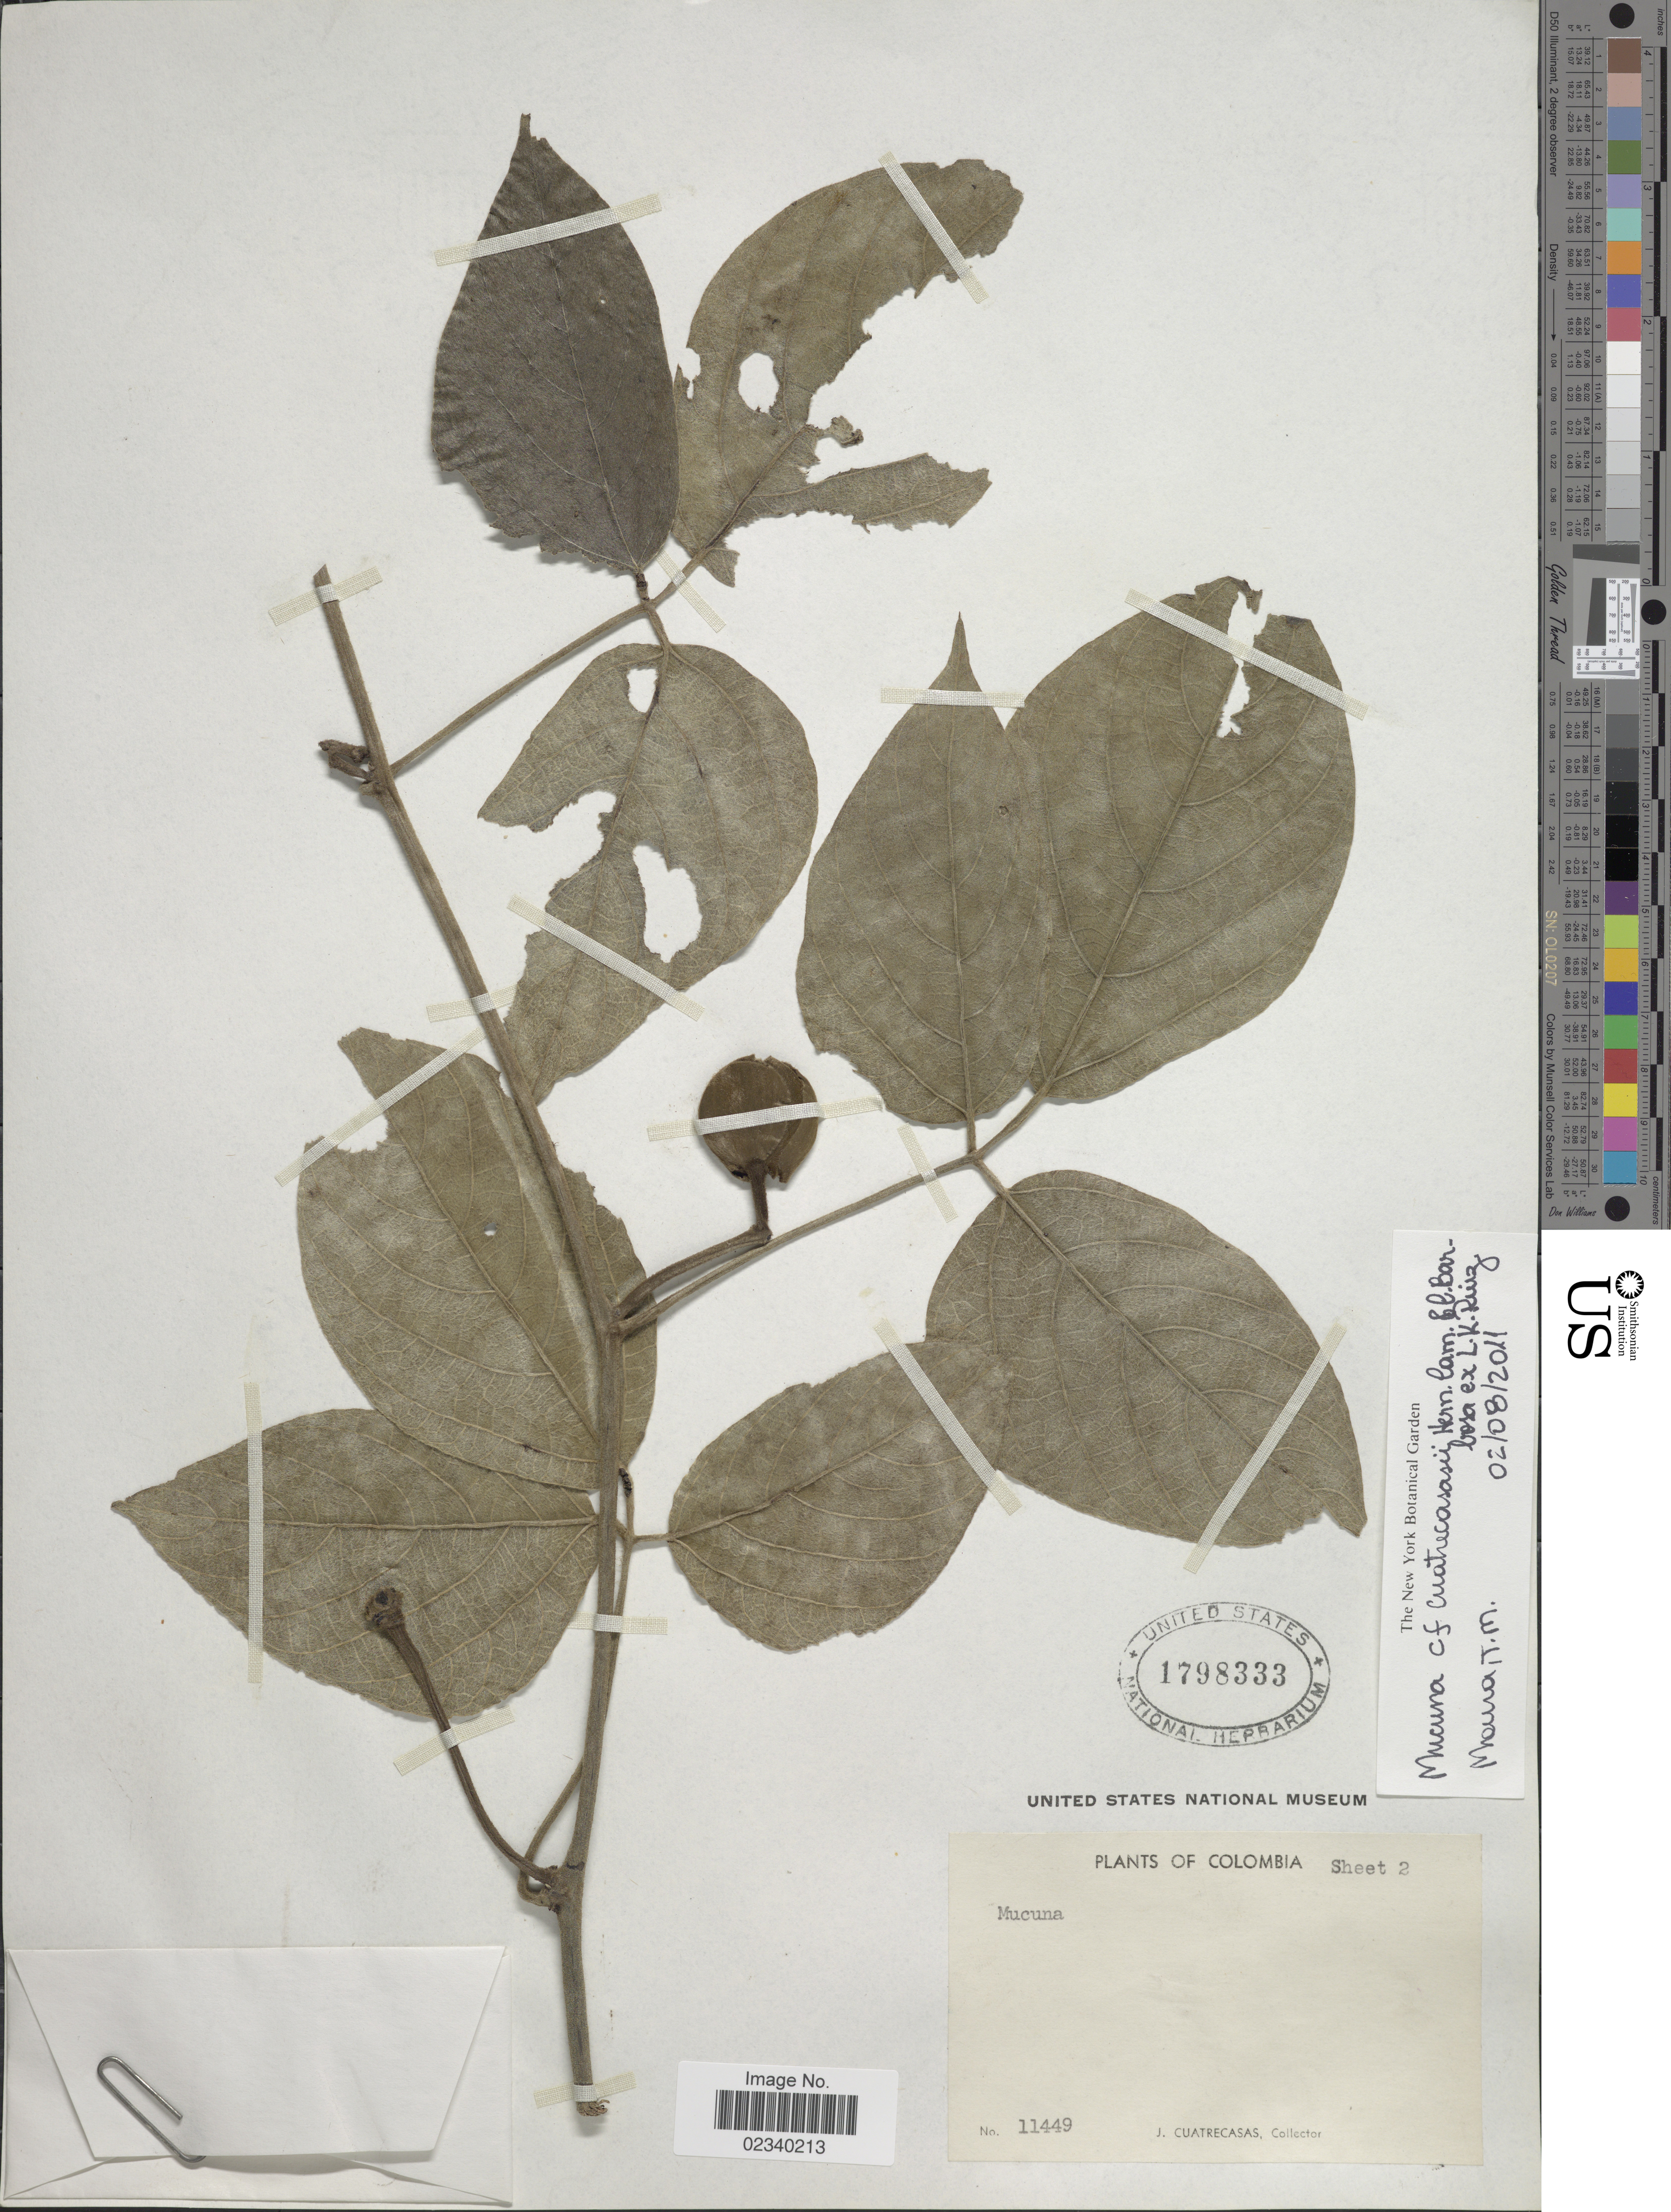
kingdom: Plantae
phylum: Tracheophyta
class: Magnoliopsida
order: Fabales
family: Fabaceae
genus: Mucuna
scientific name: Mucuna cuatrecasasii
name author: Hern. Cam. & C. Barbosa ex L.K. Ruiz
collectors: J. Cuatrecasas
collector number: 11449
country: Colombia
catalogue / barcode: US 1798333